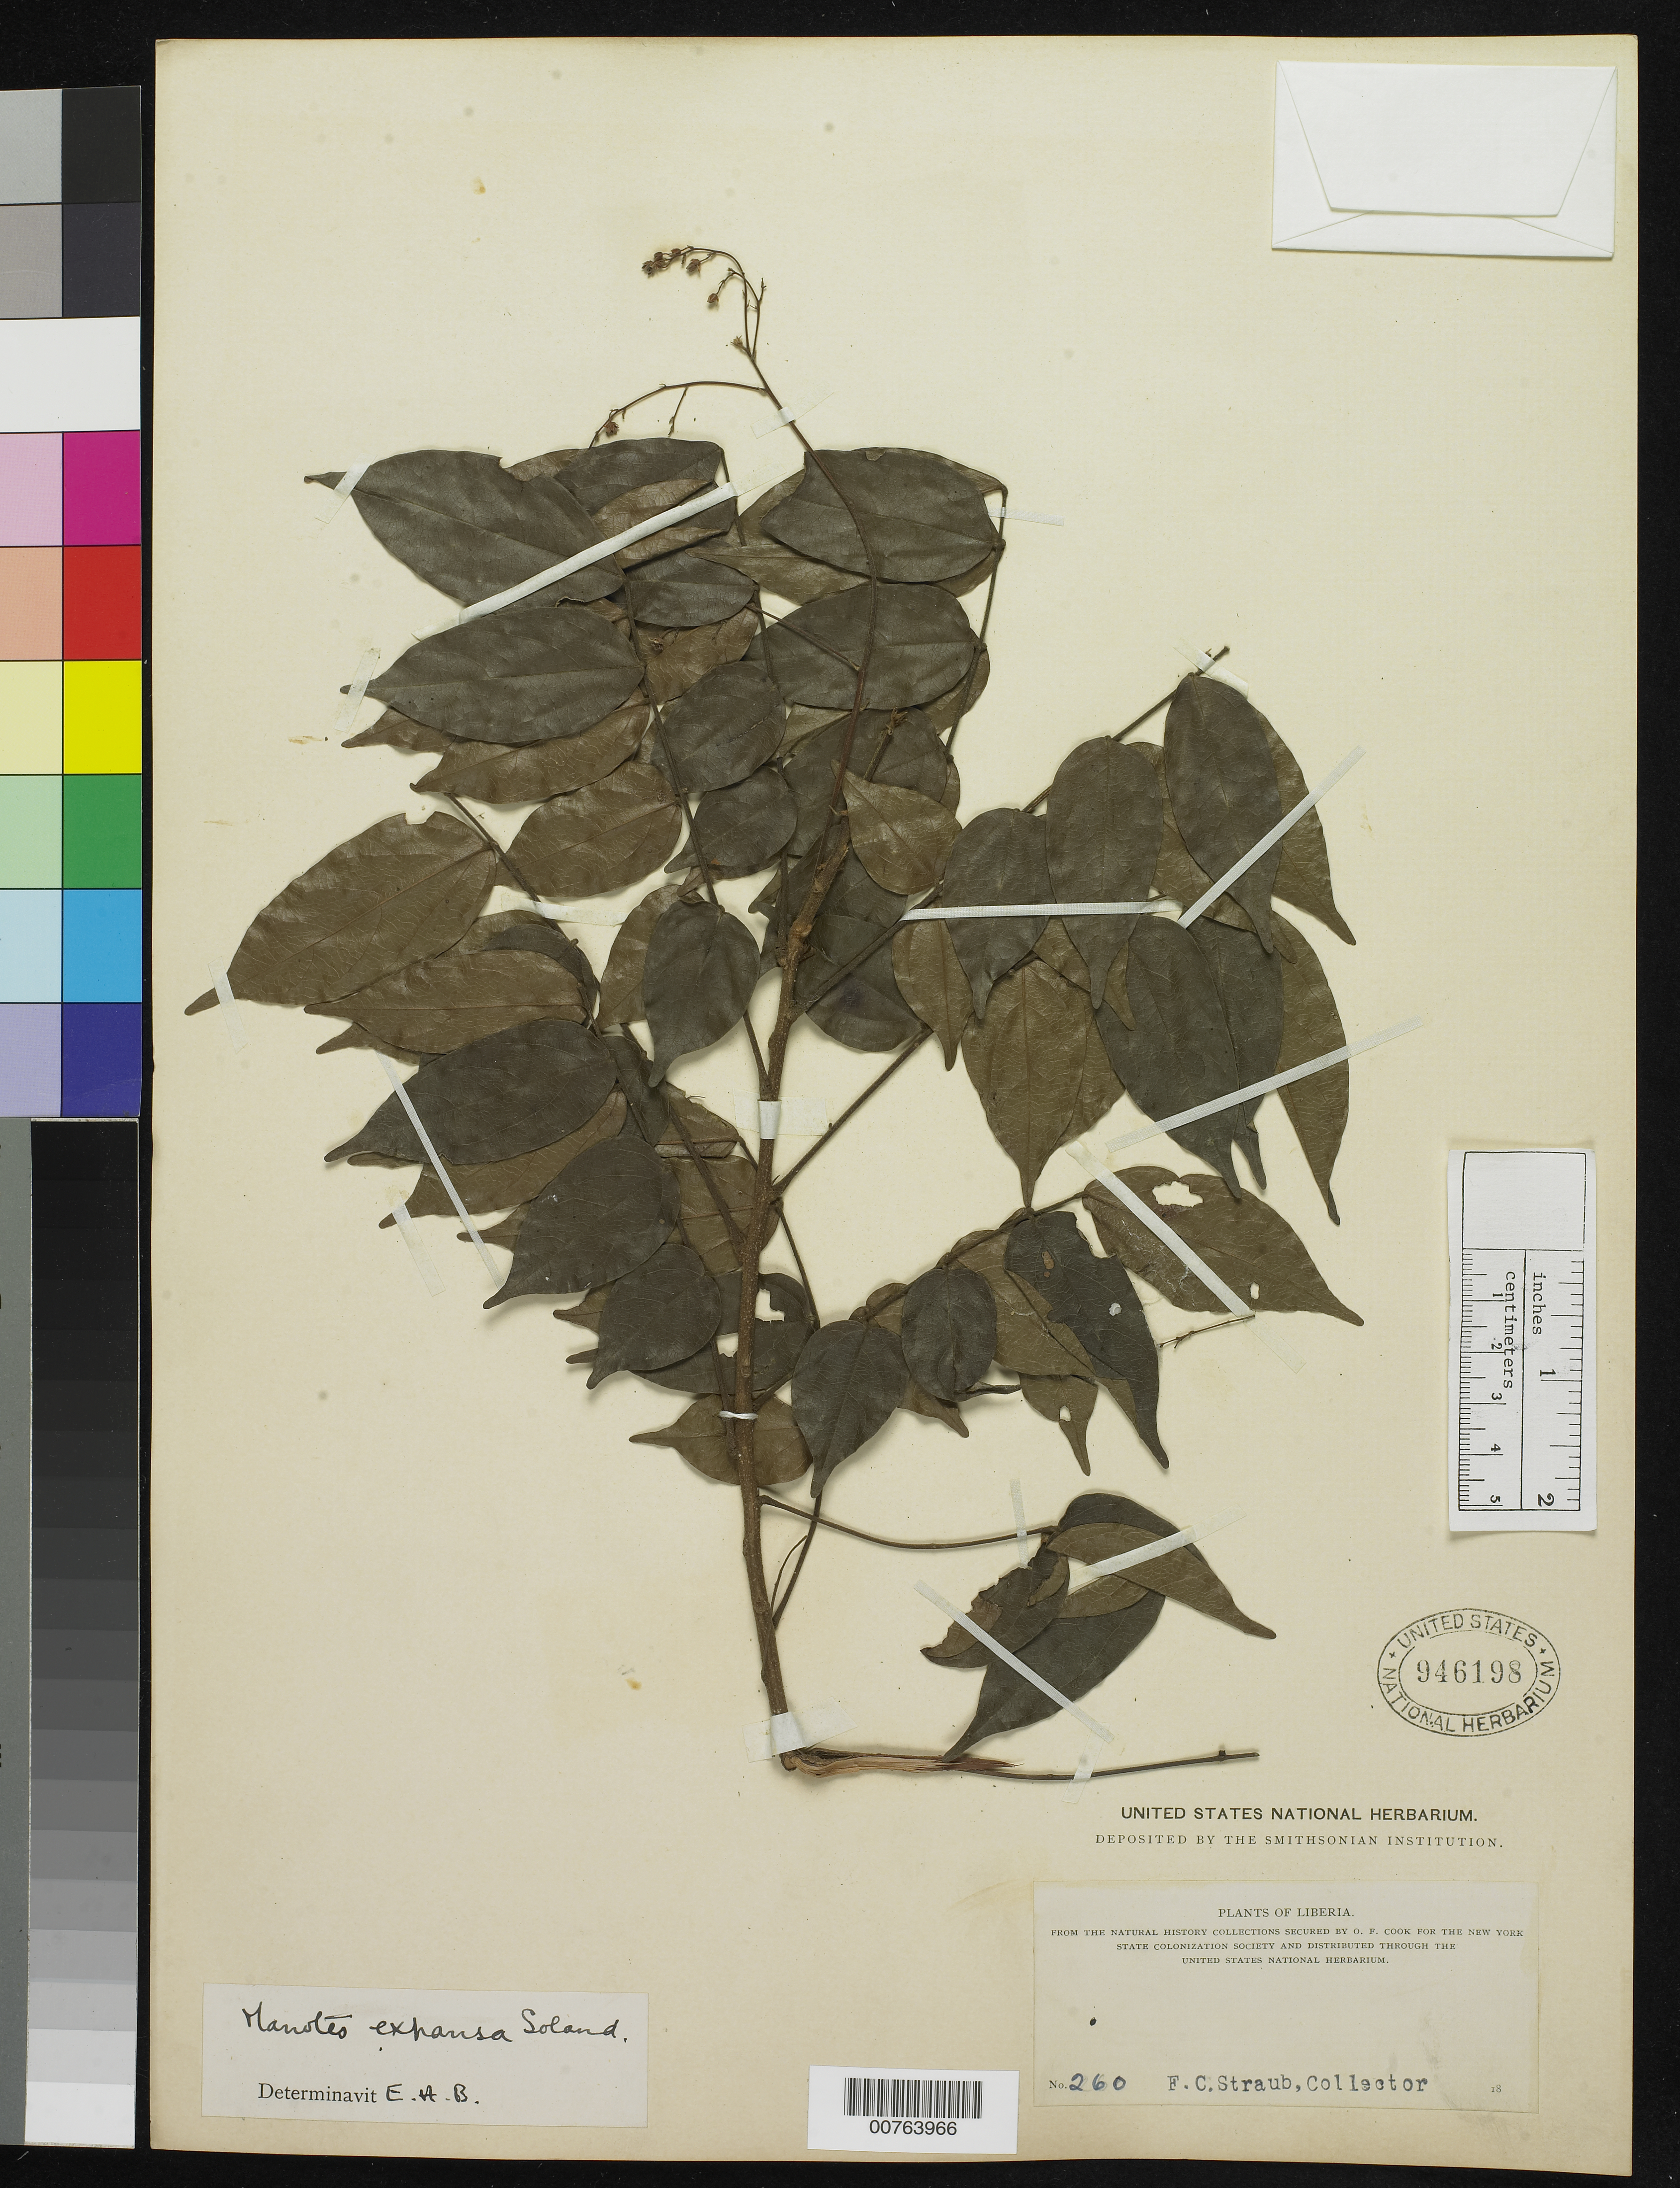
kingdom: Plantae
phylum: Tracheophyta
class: Magnoliopsida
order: Oxalidales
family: Connaraceae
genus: Manotes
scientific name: Manotes expansa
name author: Sol. ex Planch.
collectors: F. Straub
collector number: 260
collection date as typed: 18--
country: Liberia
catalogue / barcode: US 946198